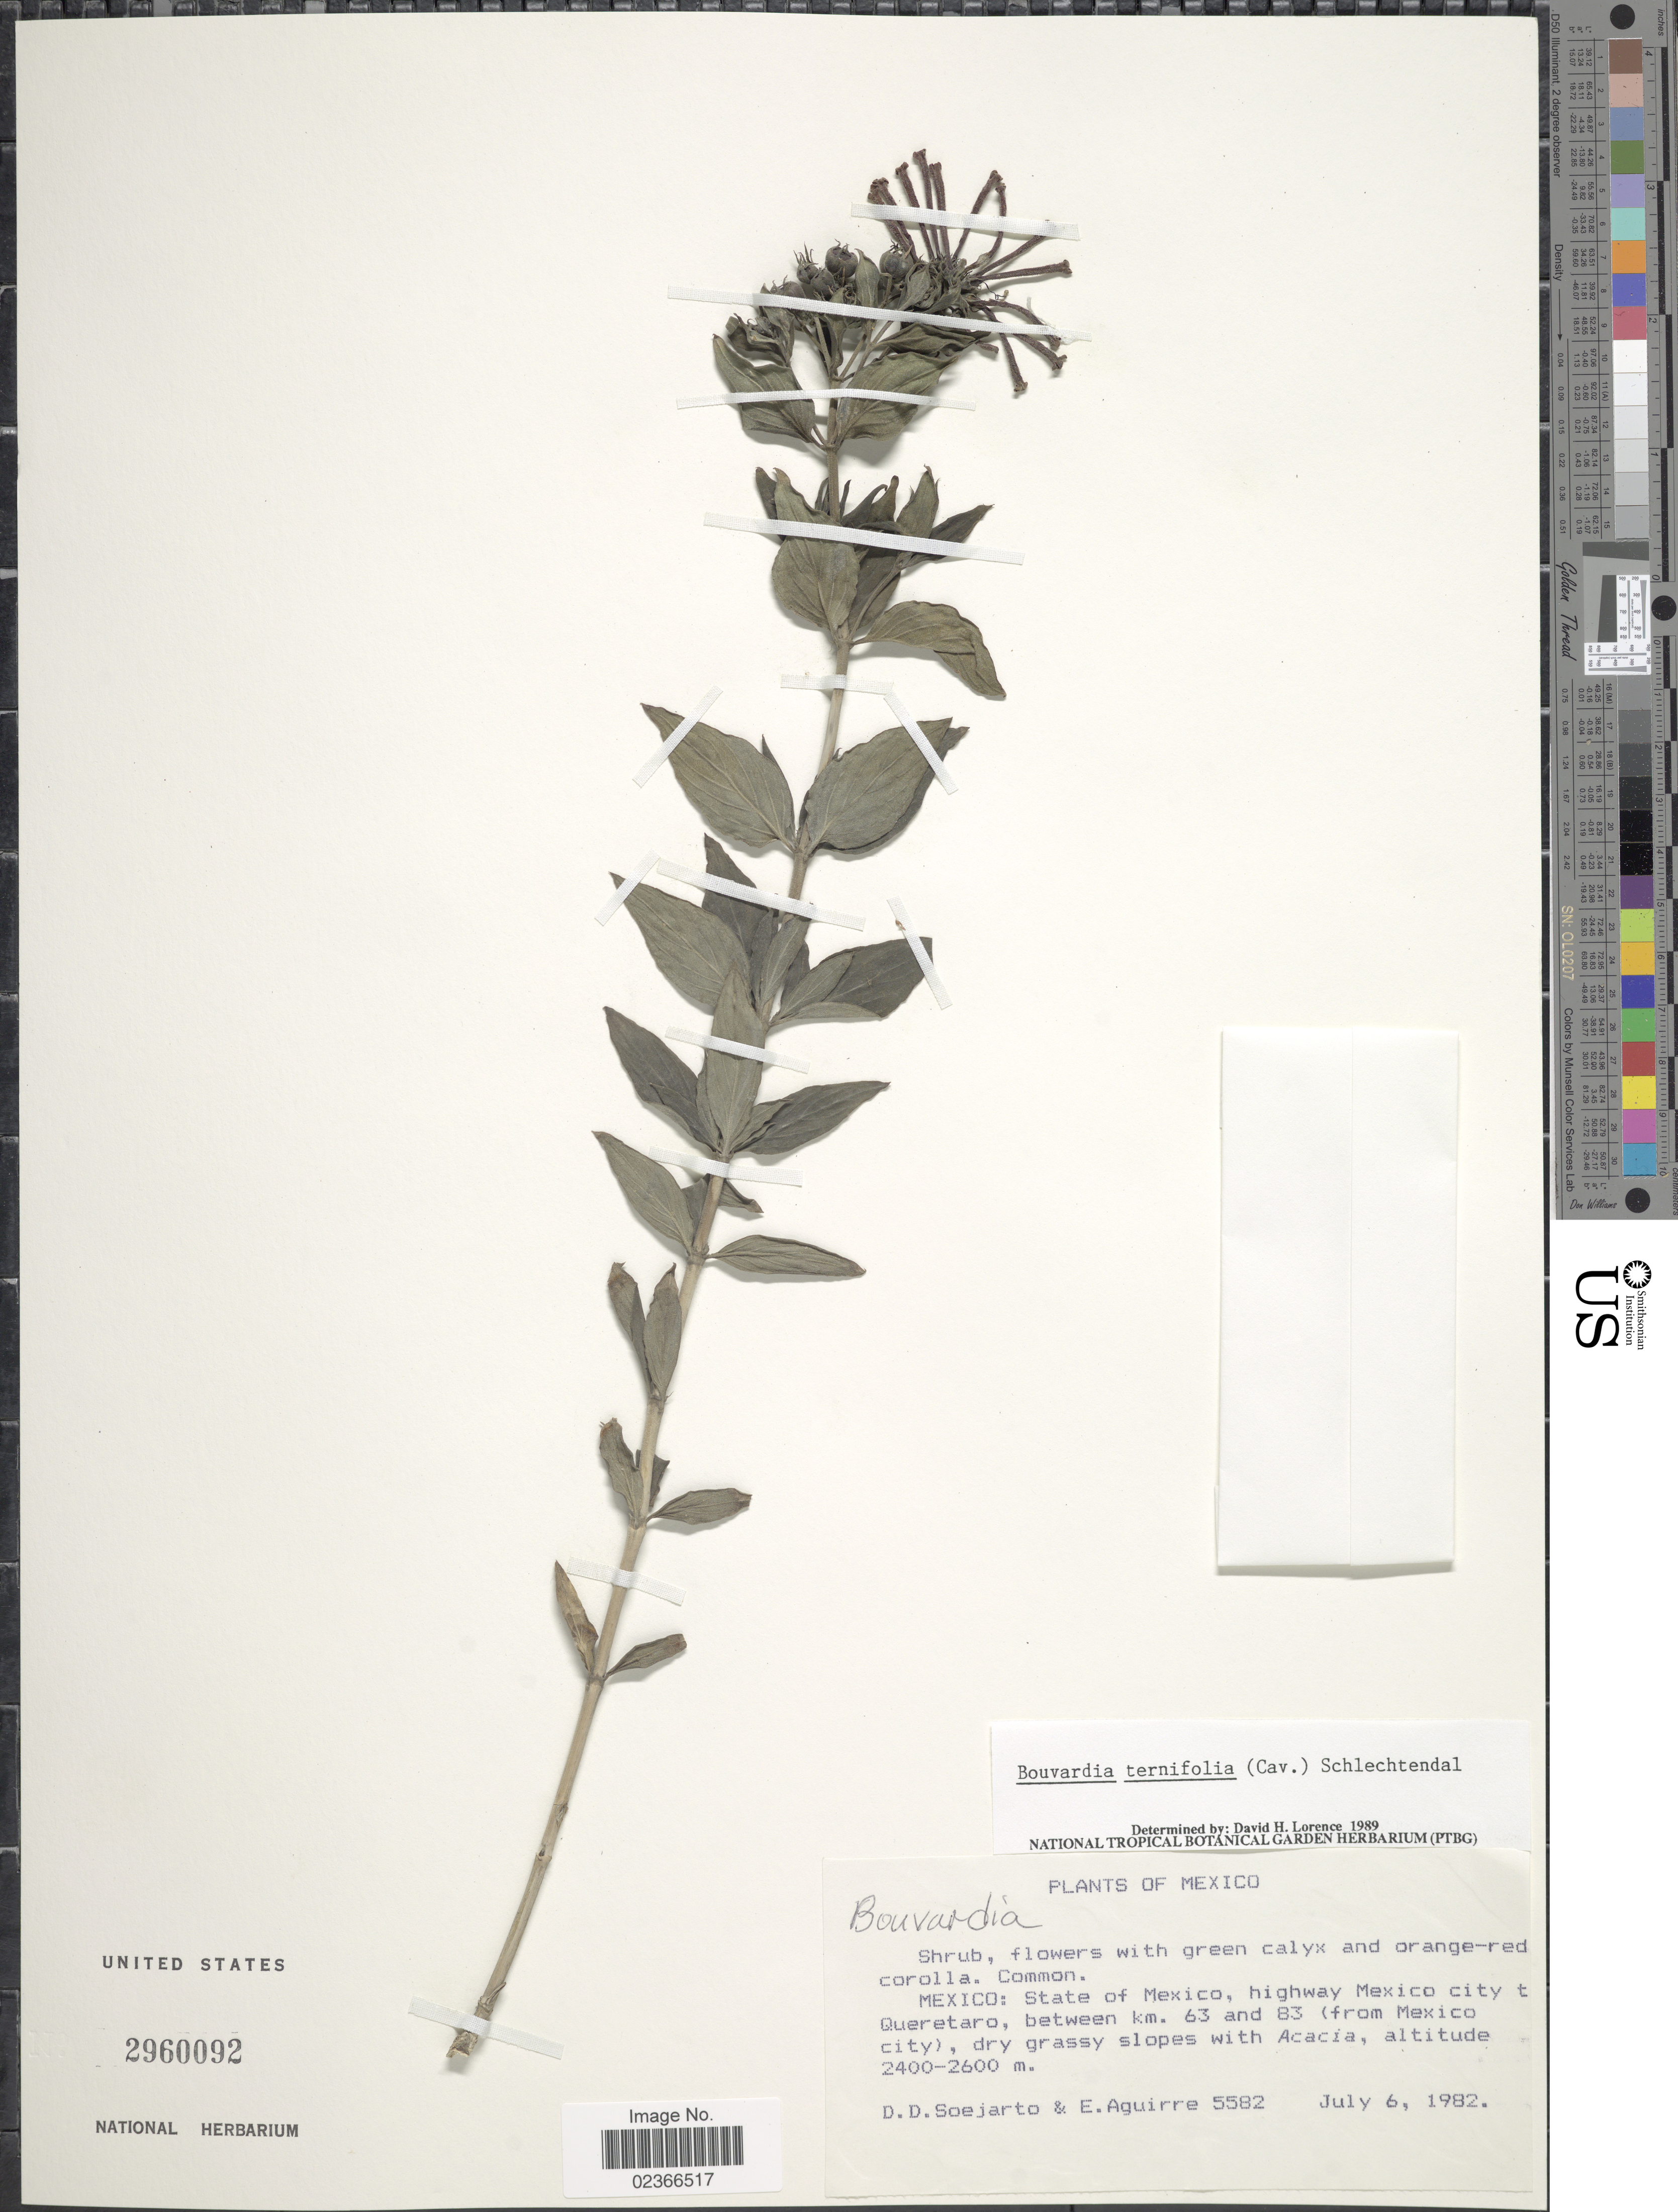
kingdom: Plantae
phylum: Tracheophyta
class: Magnoliopsida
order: Gentianales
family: Rubiaceae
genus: Bouvardia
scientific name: Bouvardia ternifolia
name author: (Cav.) Schltdl.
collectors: E. Aguirre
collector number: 5582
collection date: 1982-07-06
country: Mexico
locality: State of Mexico, Highway Mexico City to Queretaro, between km. 63 and 83 (from Mexico city)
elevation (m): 2400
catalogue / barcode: US 2960092